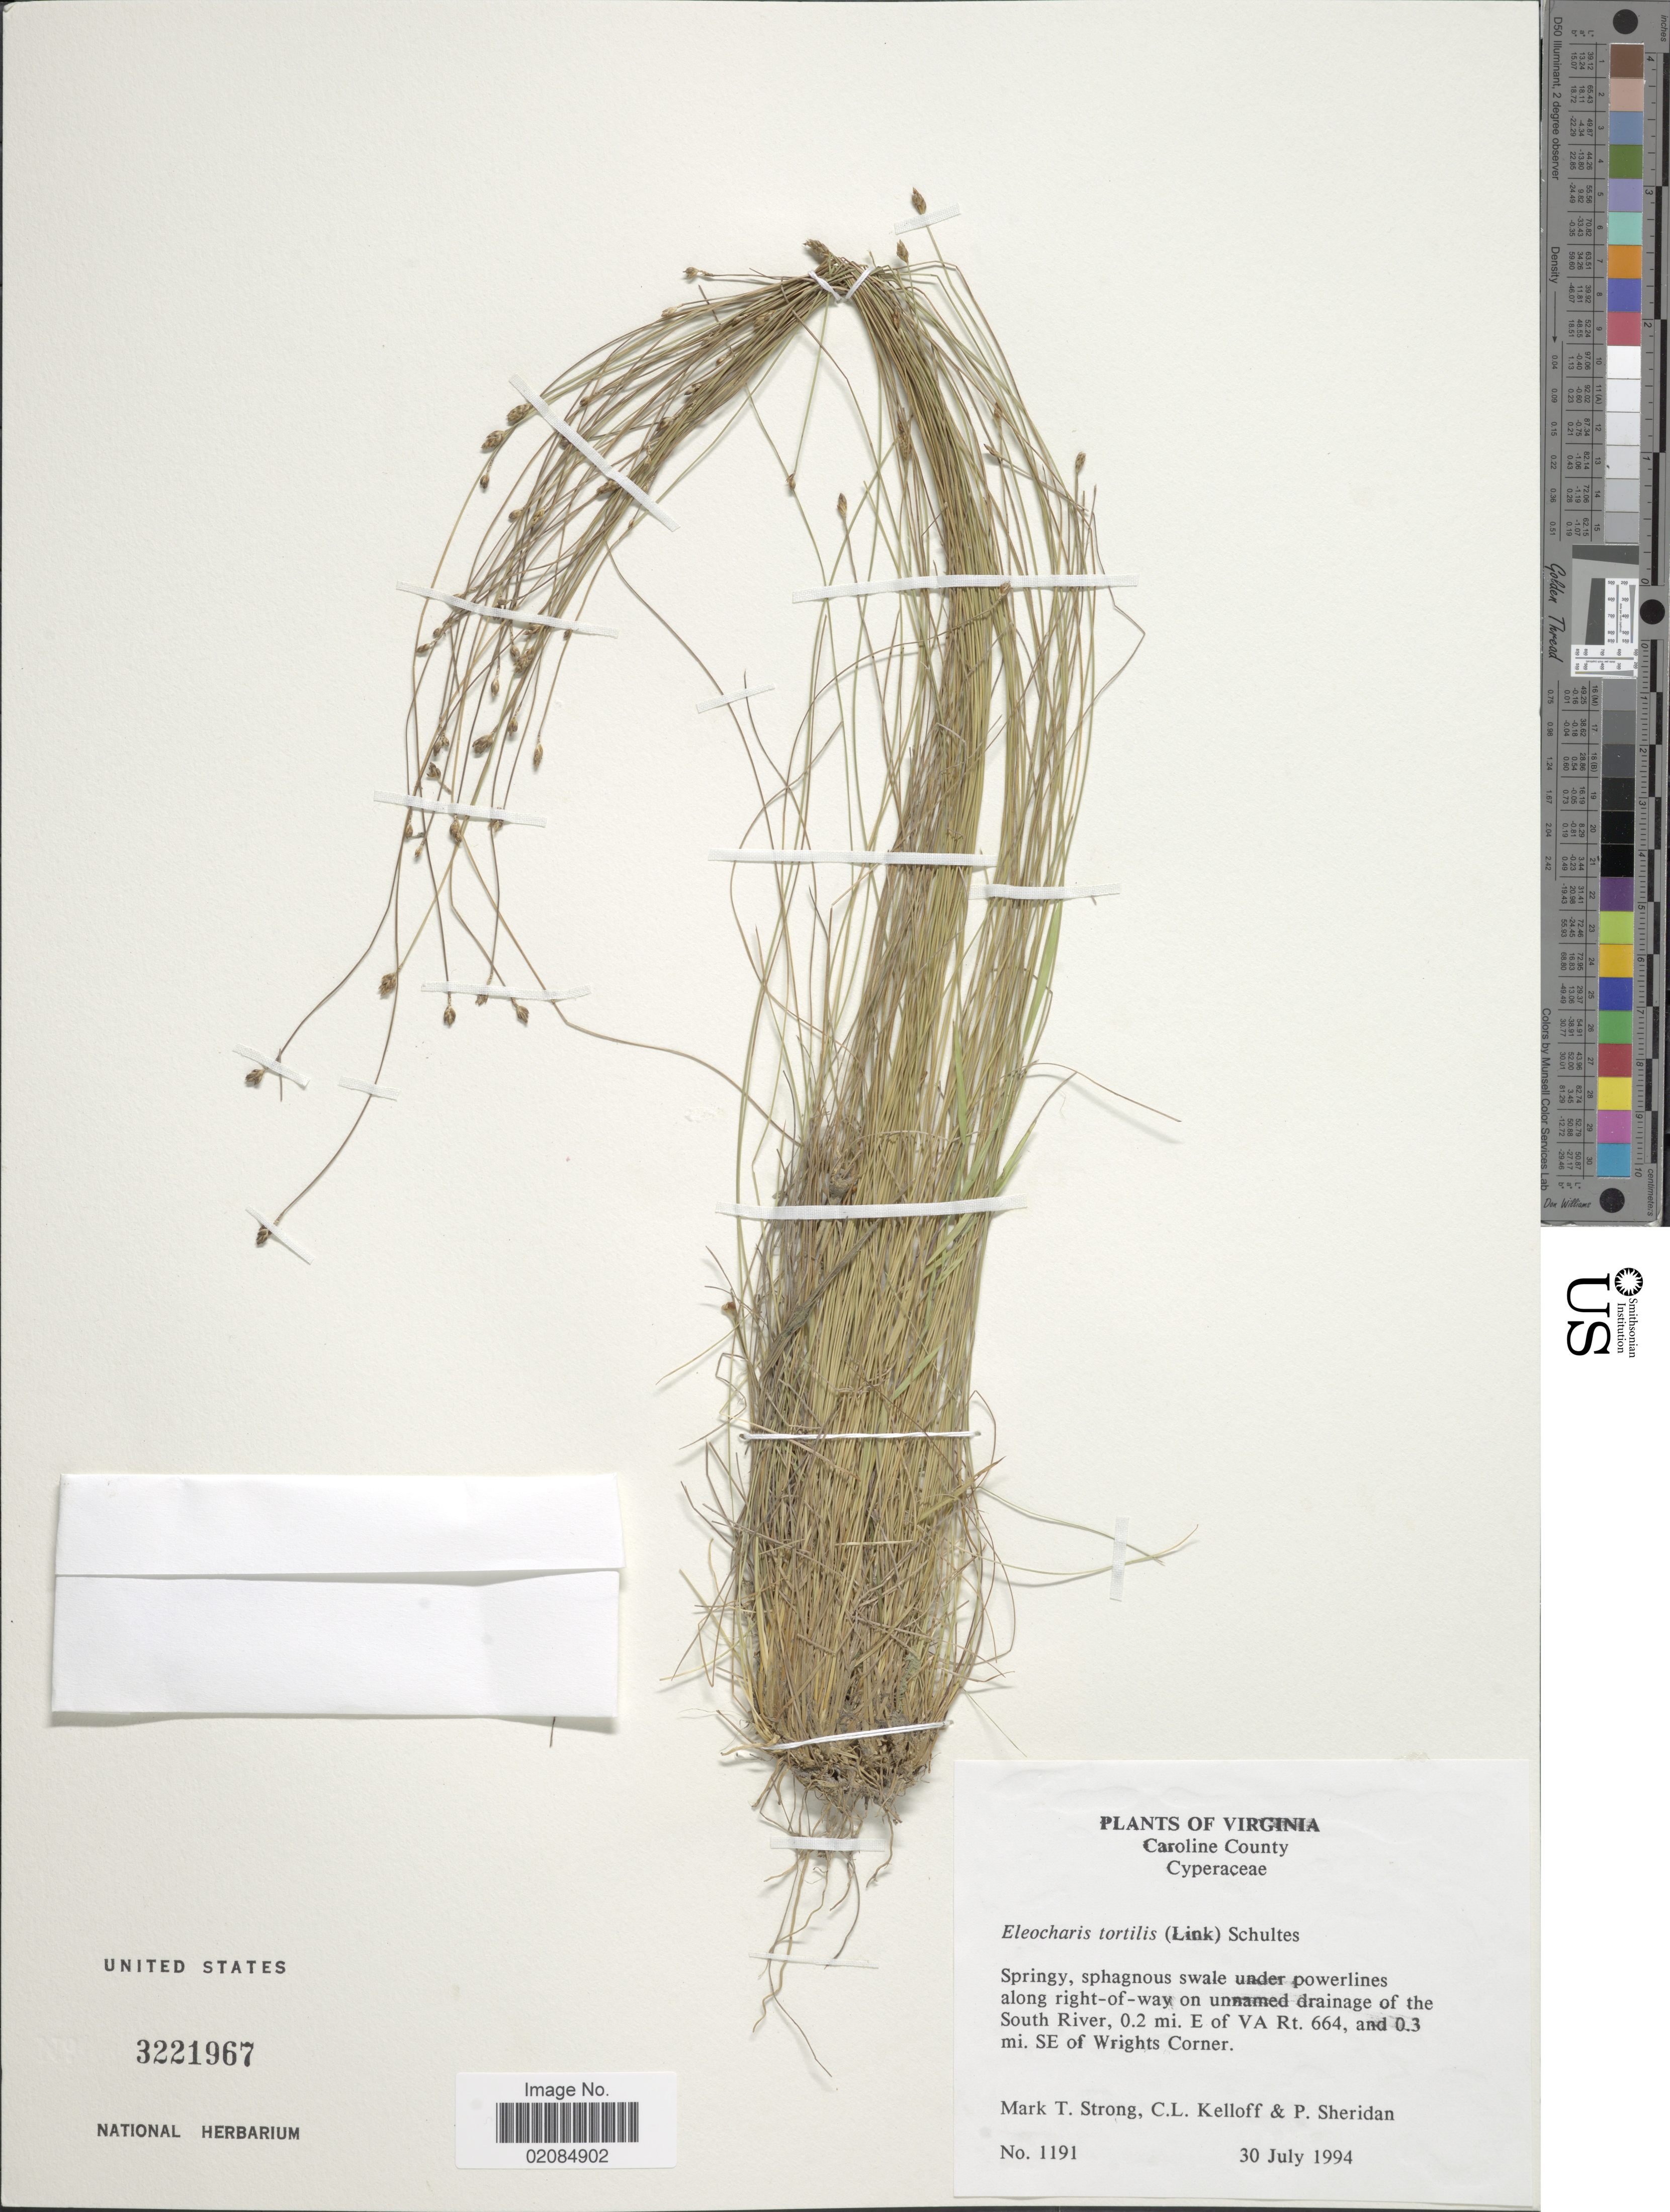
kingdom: Plantae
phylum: Tracheophyta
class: Liliopsida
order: Poales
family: Cyperaceae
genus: Eleocharis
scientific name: Eleocharis tortilis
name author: (Link) Schult.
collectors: M. T. Strong, C. L. Kelloff & P. Sheridan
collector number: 1191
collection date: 1994-07-30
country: United States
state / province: Virginia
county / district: Caroline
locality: Caroline County. 0.2 mi. E. of VA Rt. 664, and 0.3 mi. SE of Wrights Corner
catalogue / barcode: US 3221967